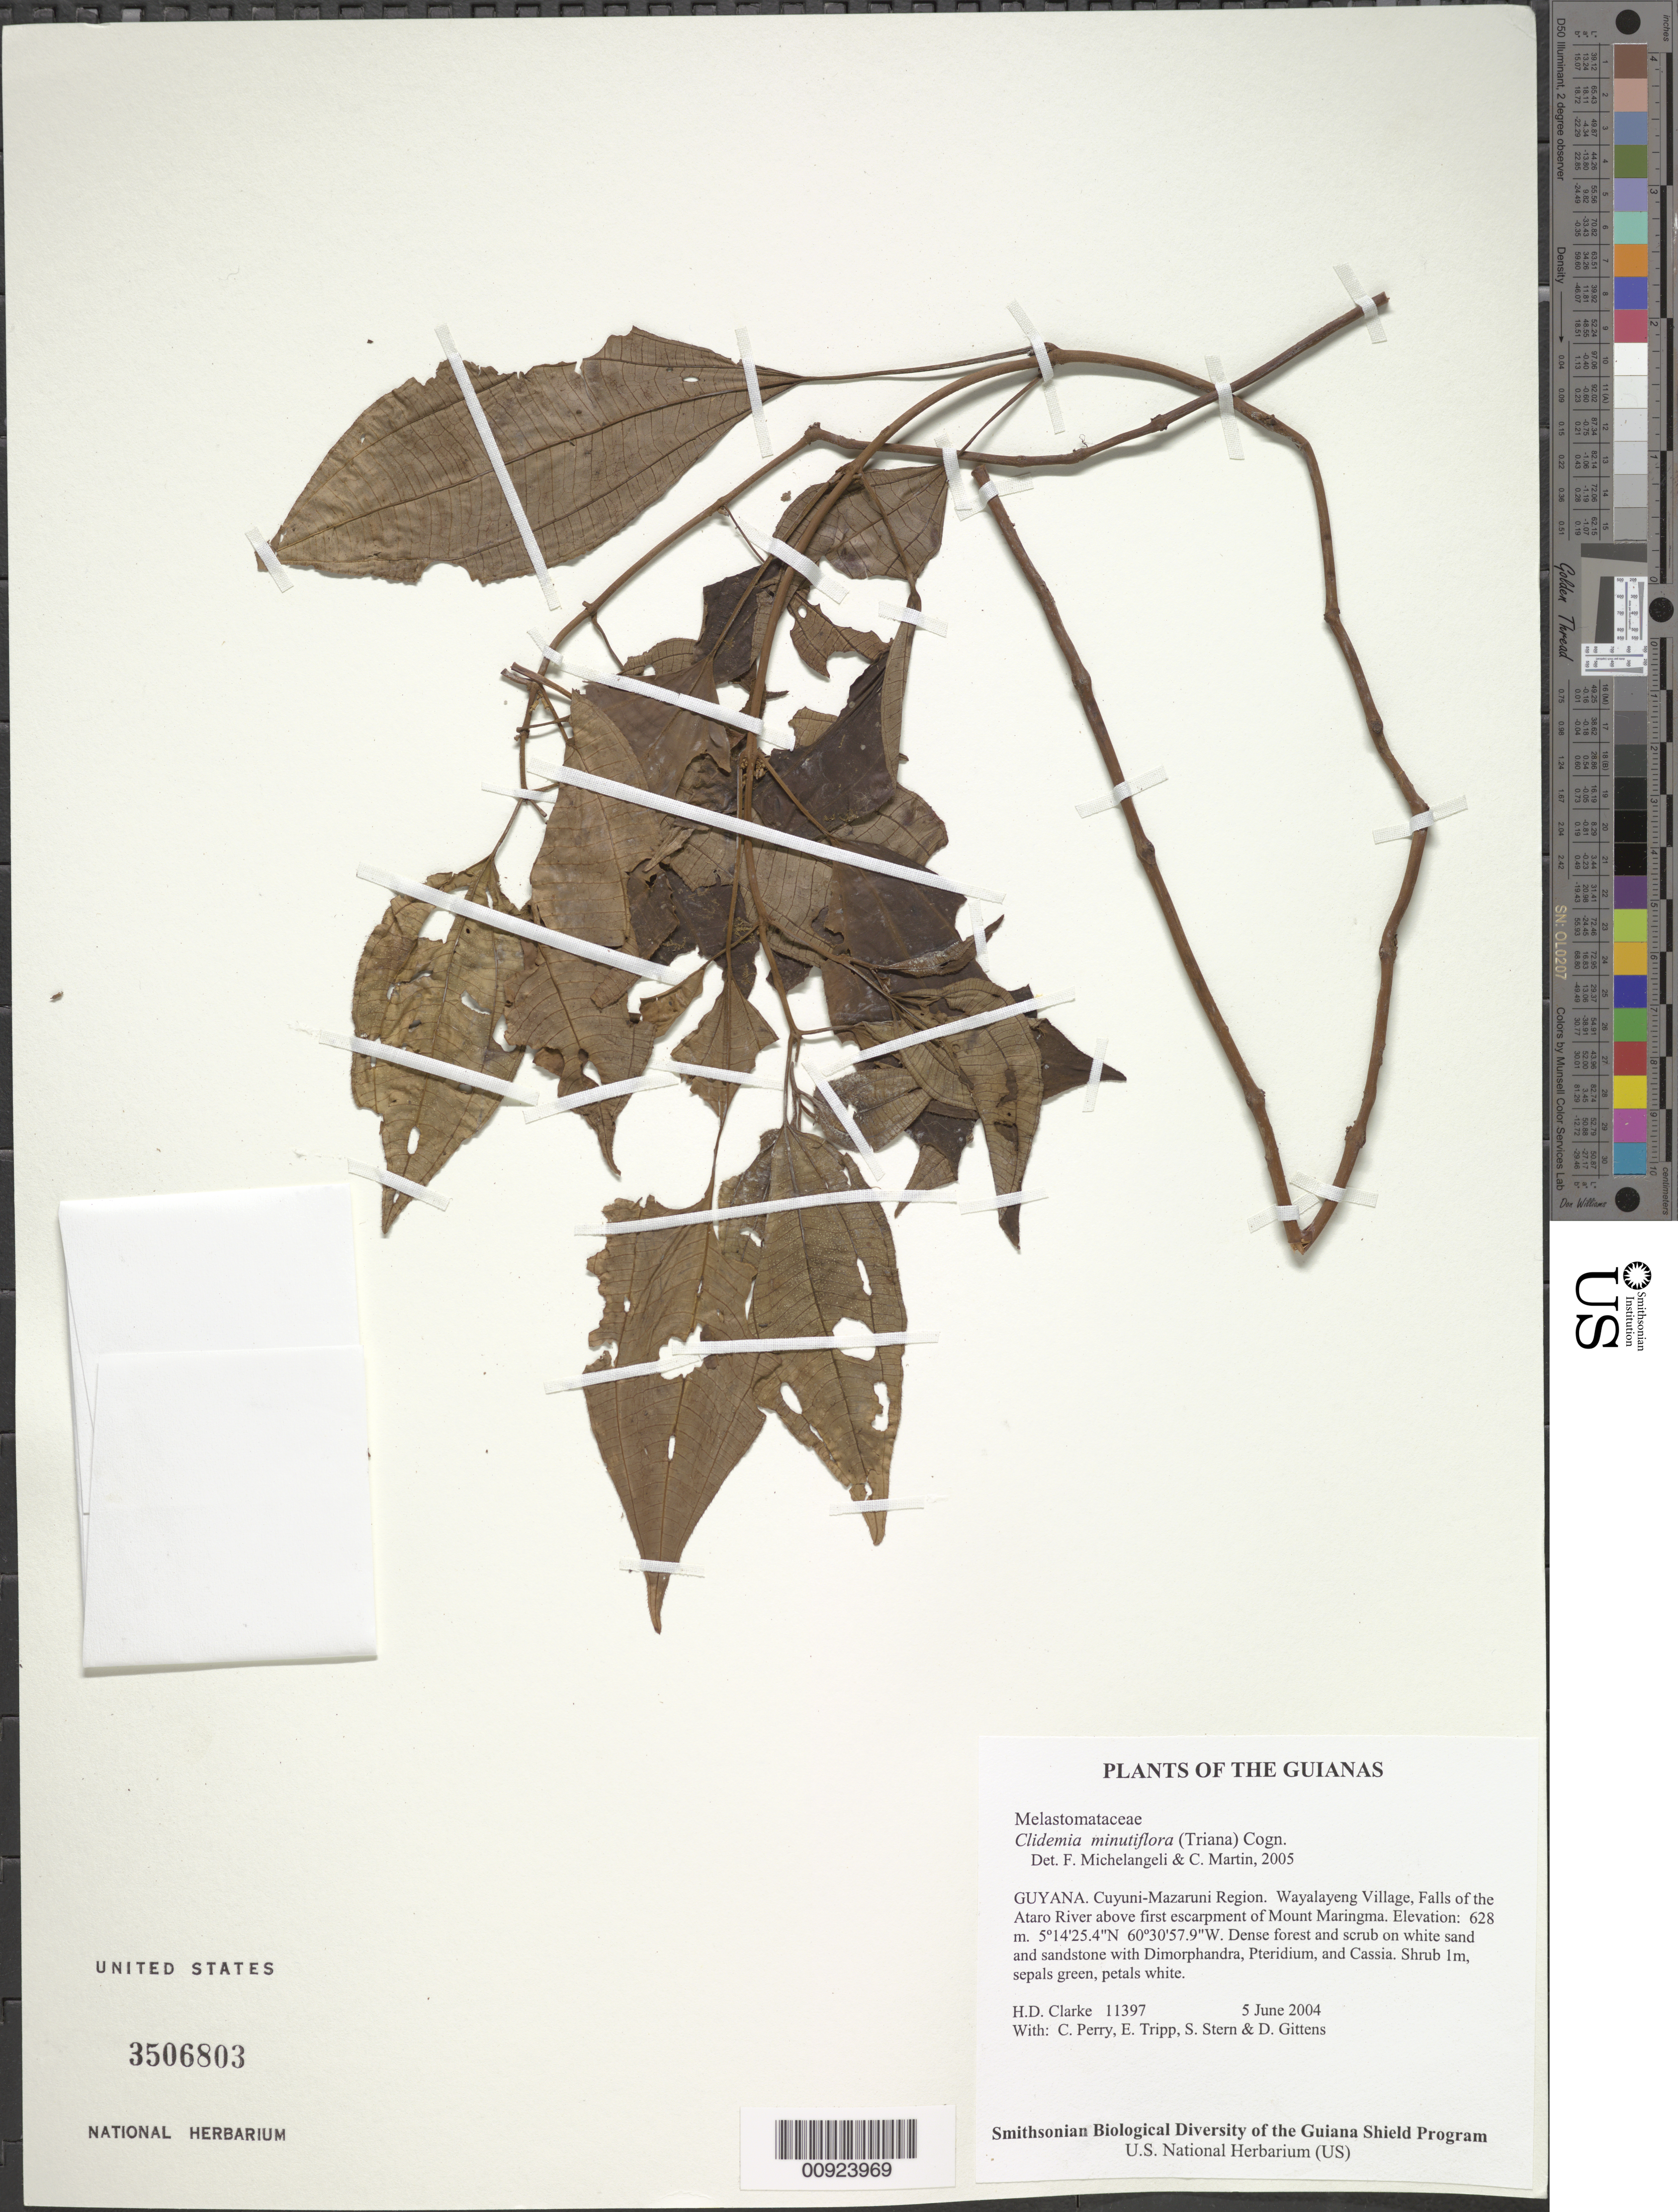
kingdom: Plantae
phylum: Tracheophyta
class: Magnoliopsida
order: Myrtales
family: Melastomataceae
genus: Clidemia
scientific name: Clidemia minutiflora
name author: (Triana) Cogn.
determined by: Michelangeli, F. A.; Martin, C.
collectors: H. D. Clarke, C. Perry, E. Tripp, S. R. Stern & D. Gittens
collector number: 11397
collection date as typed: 5 June 2004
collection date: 2004-06-05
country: Guyana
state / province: Cuyuni-Mazaruni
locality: Wayalayeng Village, Falls of the Ataro River above first escarpment of Mount Maringma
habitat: Dense forest and scrub on white sand and sandstone with Dimorphandra, Pteridium, and Cassia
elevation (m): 628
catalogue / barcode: US 3506803